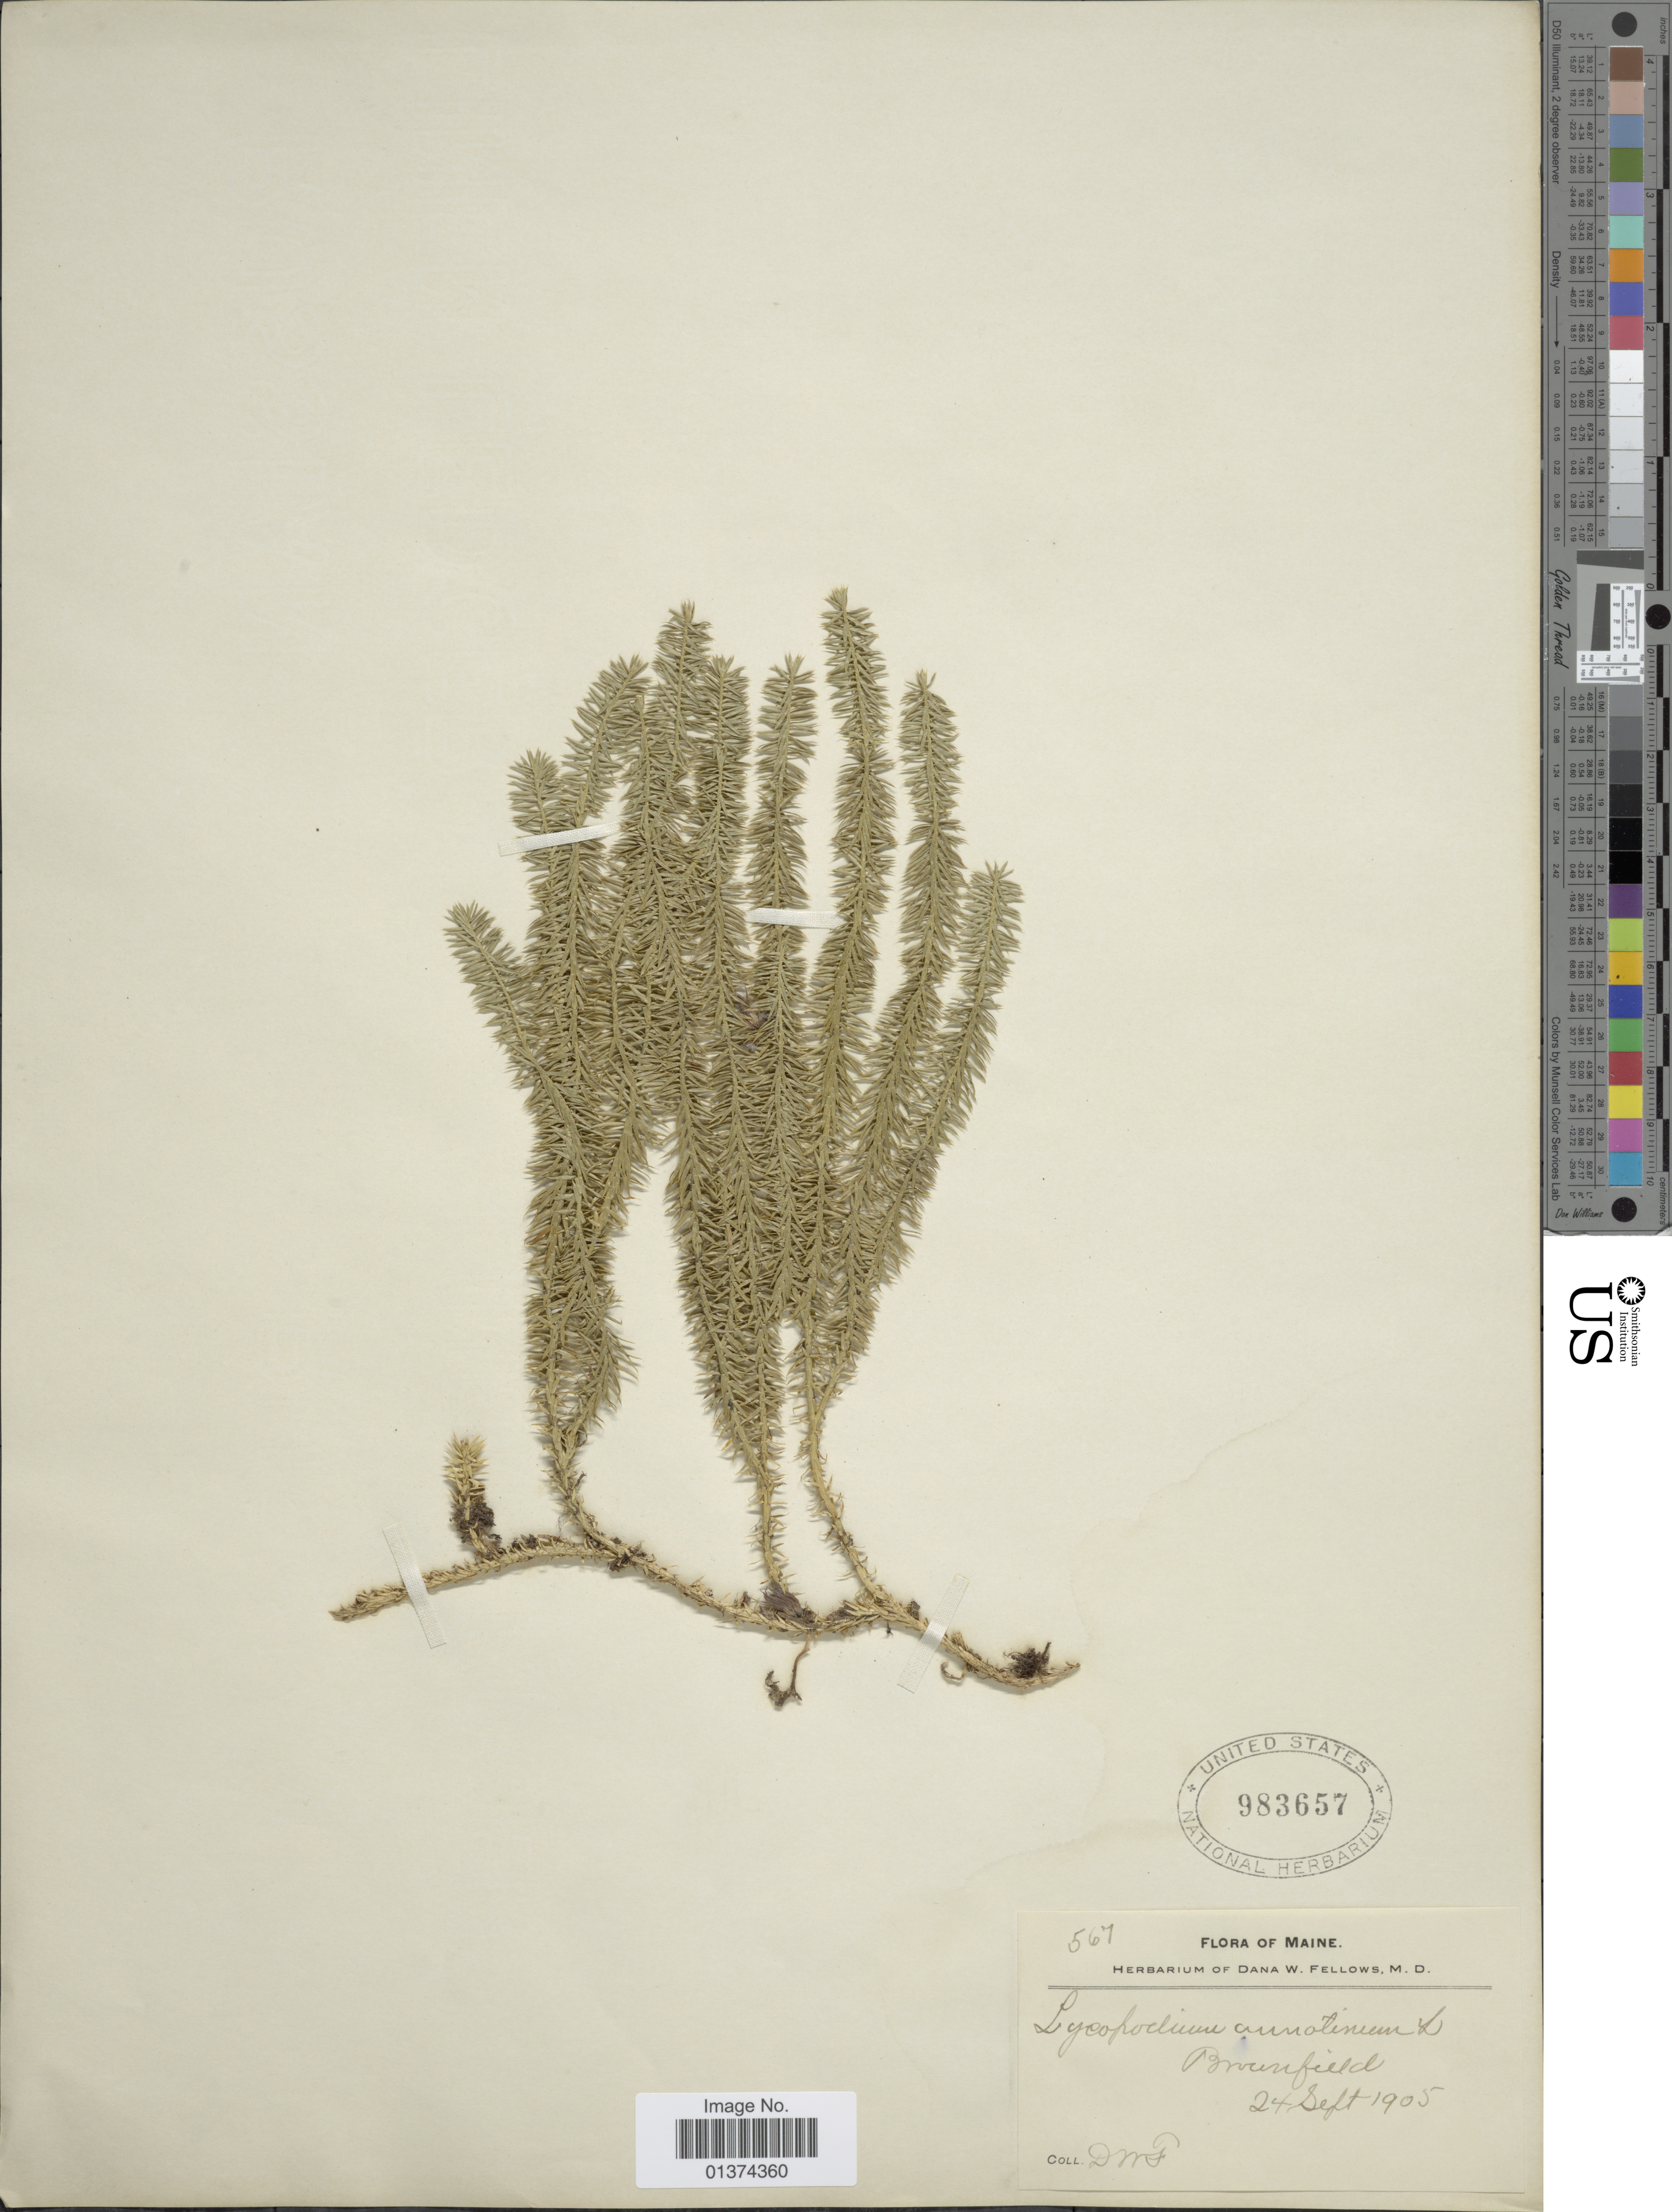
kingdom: Plantae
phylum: Tracheophyta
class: Lycopodiopsida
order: Lycopodiales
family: Lycopodiaceae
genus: Spinulum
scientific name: Spinulum annotinum subsp. annotinum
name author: (L.) A. Haines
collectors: D. W. Fellows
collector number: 567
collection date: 1905-09-24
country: United States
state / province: Maine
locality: Brownfield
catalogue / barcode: US 983657